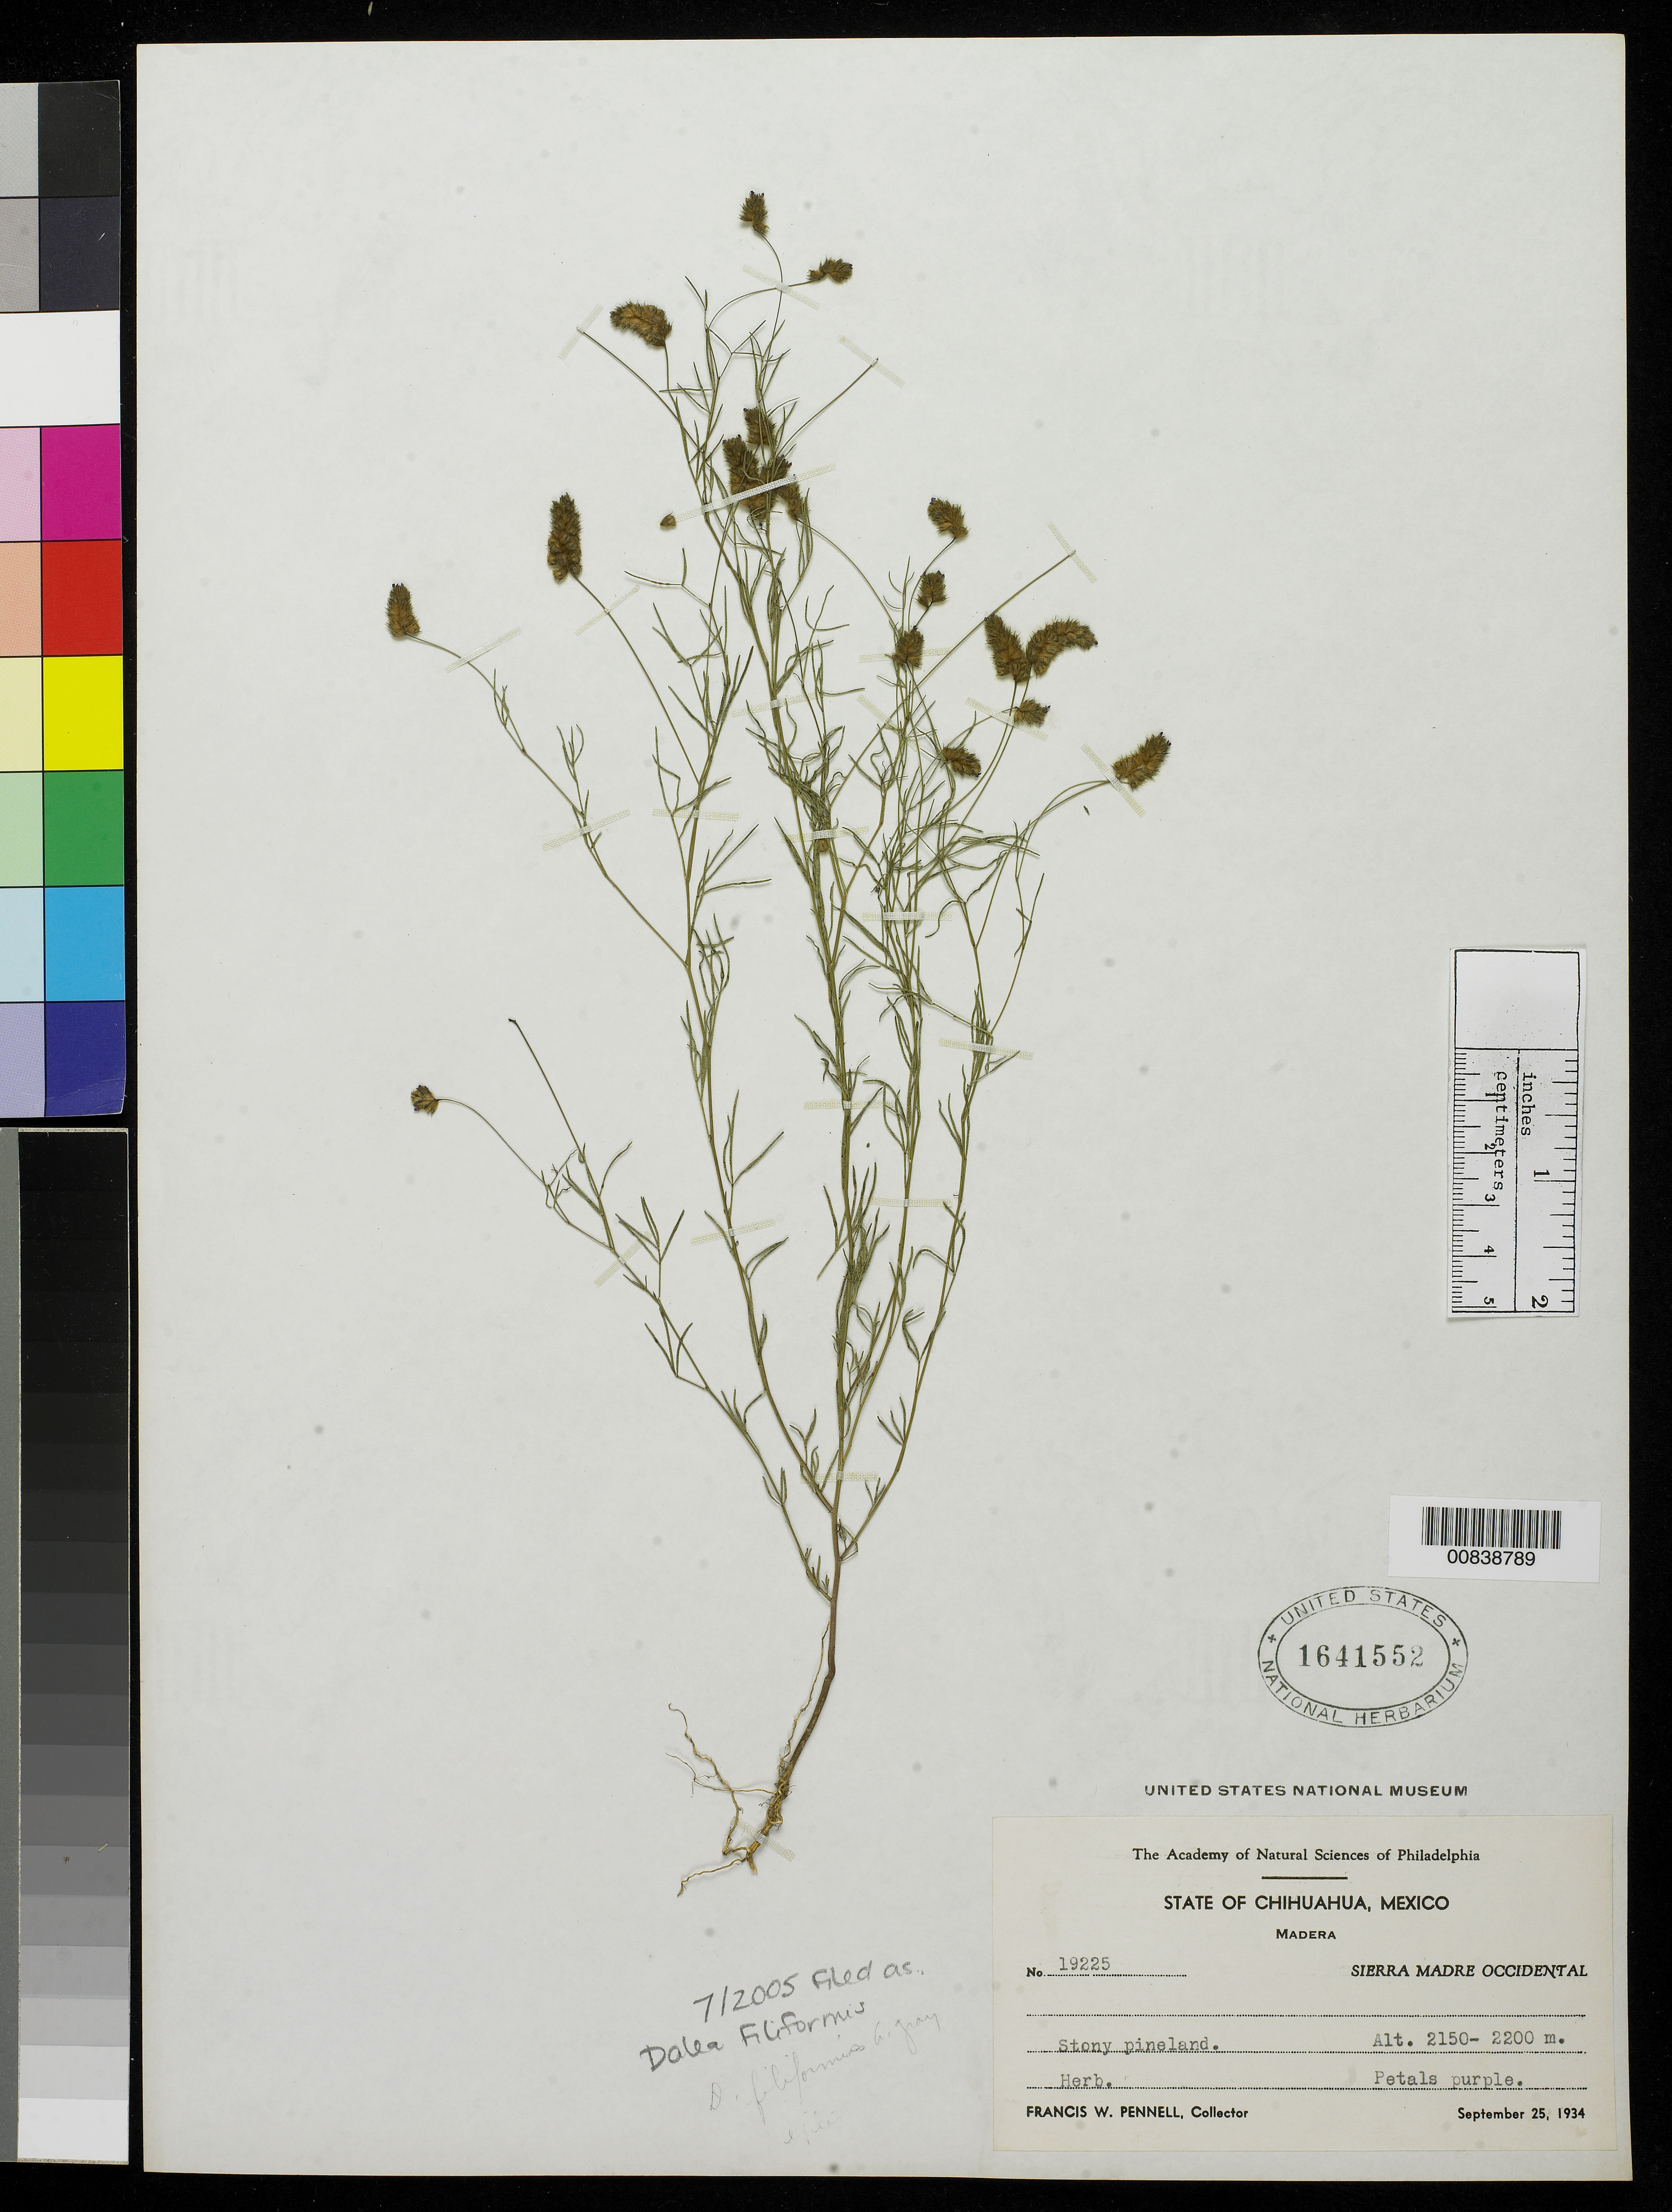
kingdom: Plantae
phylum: Tracheophyta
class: Magnoliopsida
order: Fabales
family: Fabaceae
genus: Dalea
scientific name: Dalea filiformis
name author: A. Gray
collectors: F. W. Pennell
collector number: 19225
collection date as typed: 25 Sep 1934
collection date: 1934-09-25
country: Mexico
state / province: Chihuahua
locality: Madera. Sierra Madre Occidental, Chihuahua.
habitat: Stony pineland.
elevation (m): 2200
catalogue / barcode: US 1641552